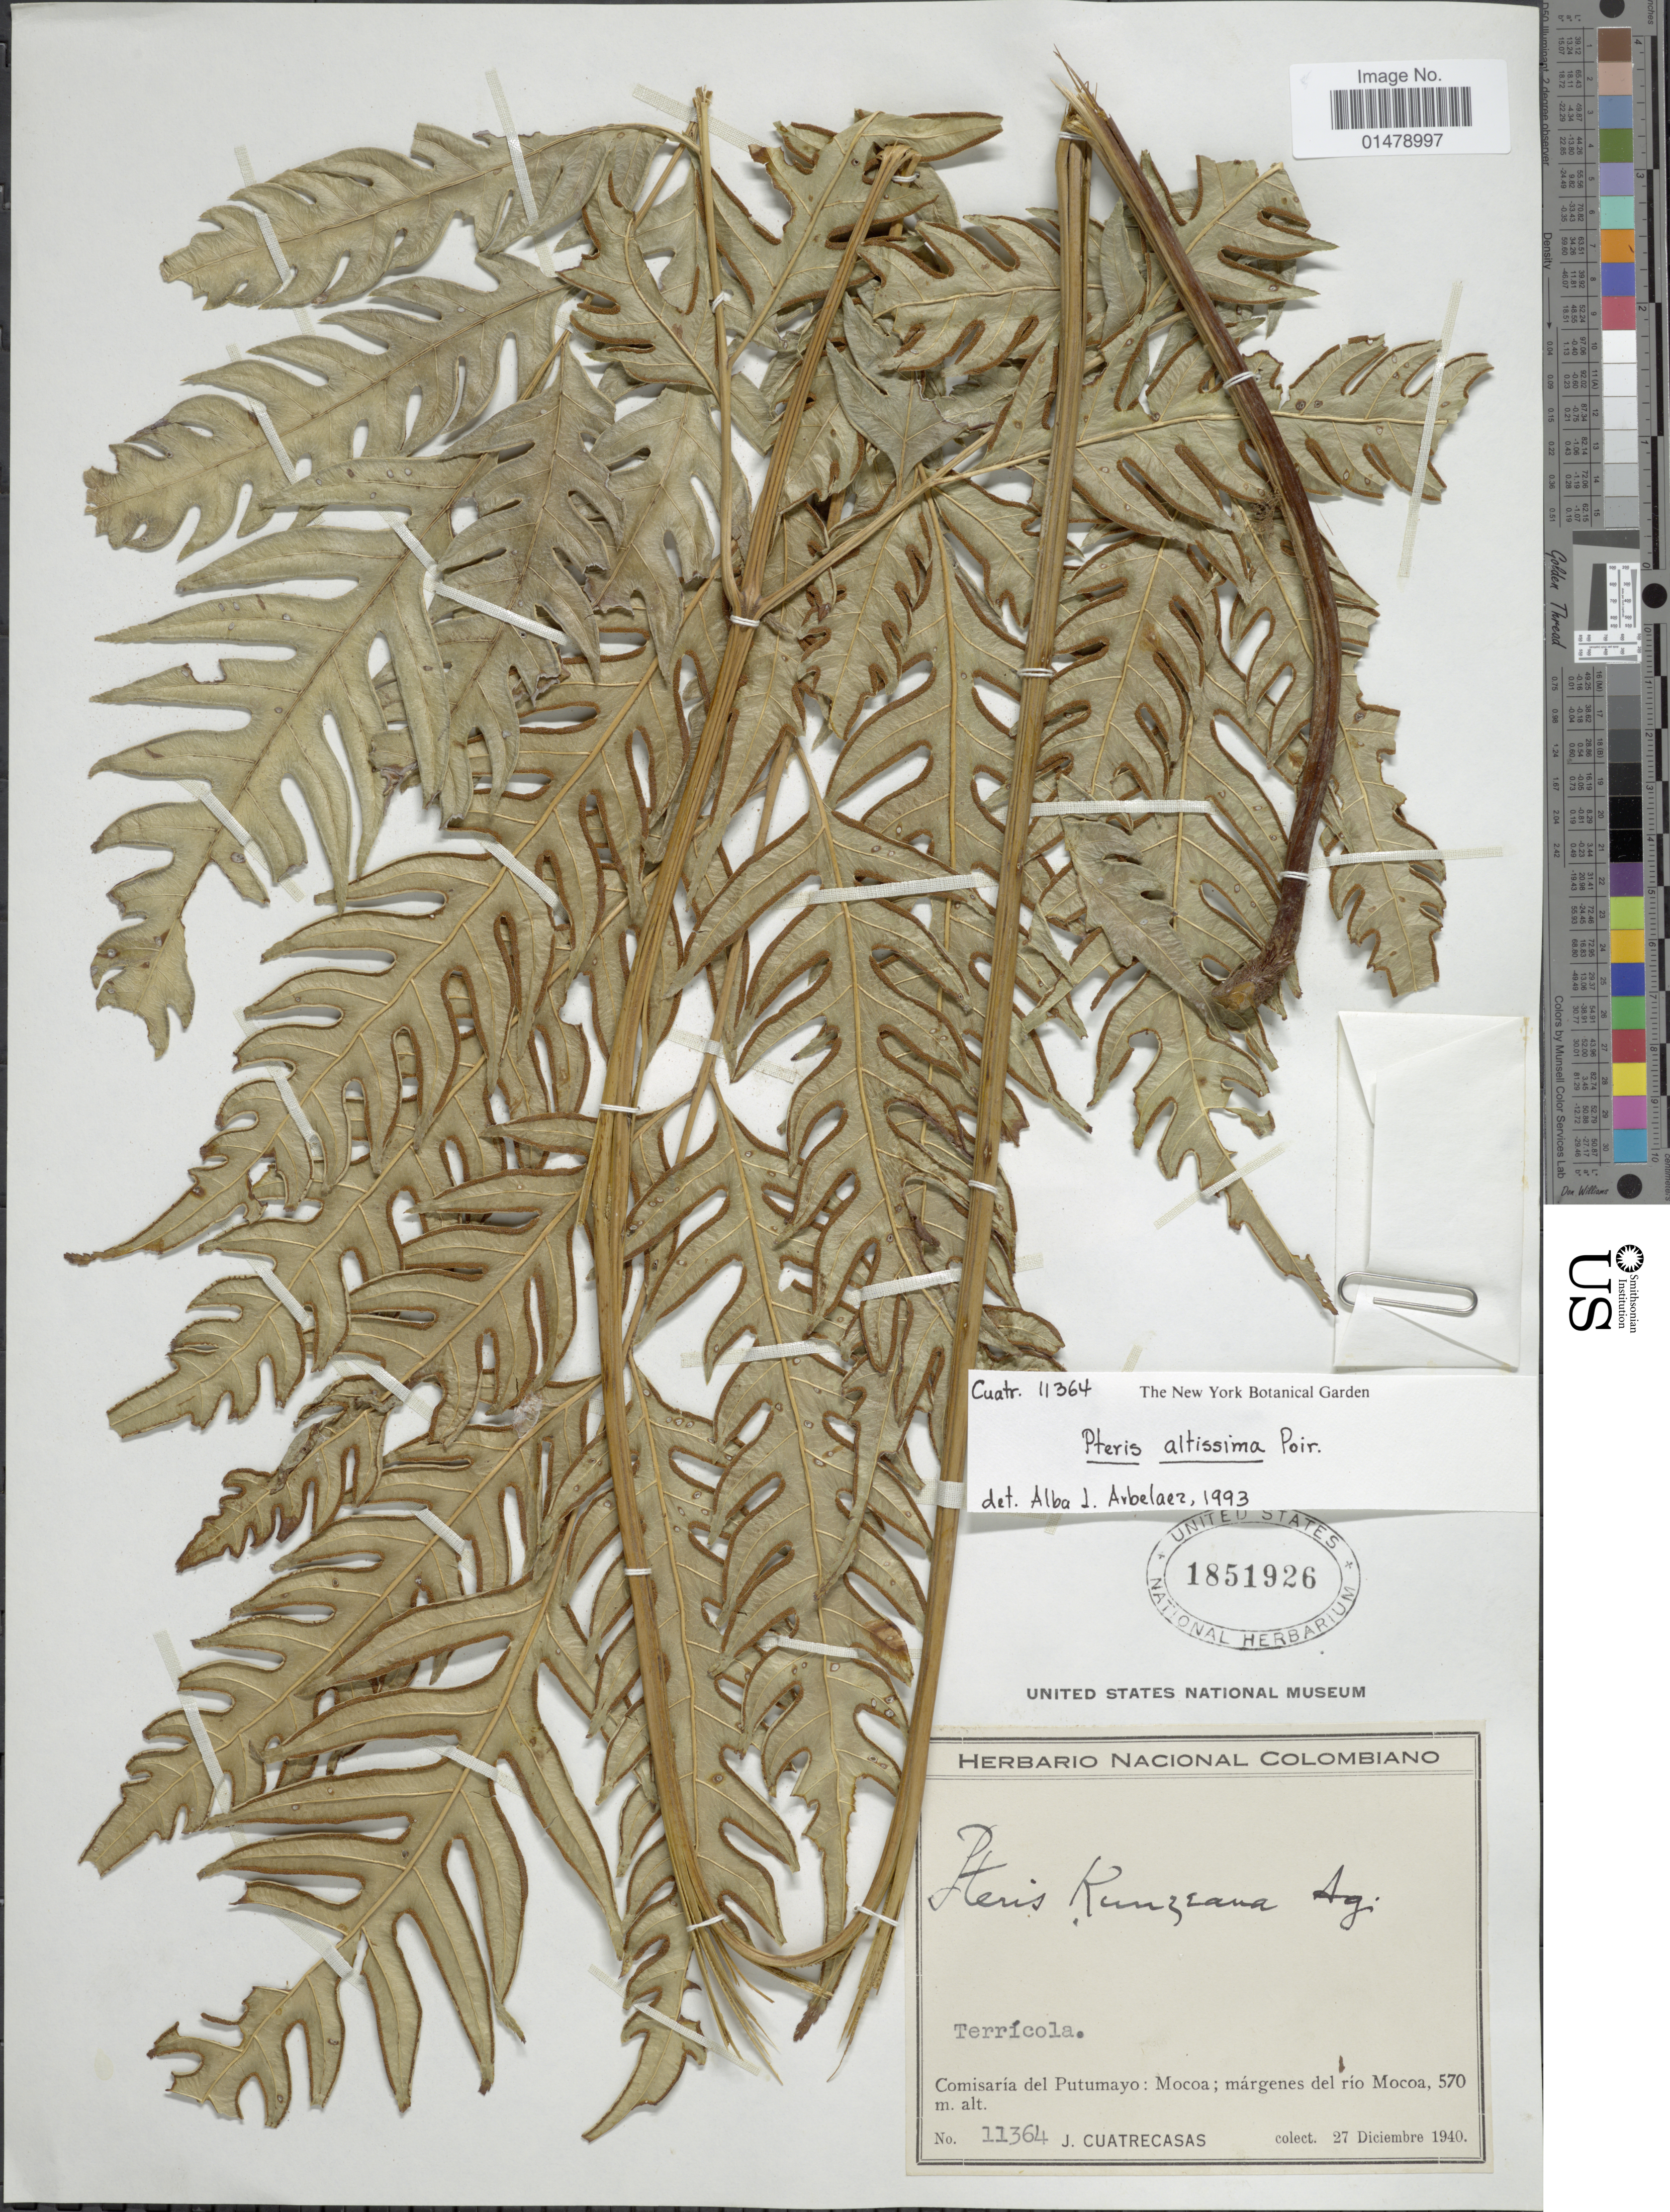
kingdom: Plantae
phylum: Tracheophyta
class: Polypodiopsida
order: Polypodiales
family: Pteridaceae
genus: Pteris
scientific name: Pteris altissima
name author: Poir.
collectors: J. Cuatrecasas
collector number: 11364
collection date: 1940-12-27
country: Colombia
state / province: Putumayo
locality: Comisaria del Putumayo: Mocoa; margenes del rio Mocoa.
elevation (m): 570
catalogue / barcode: US 1851926